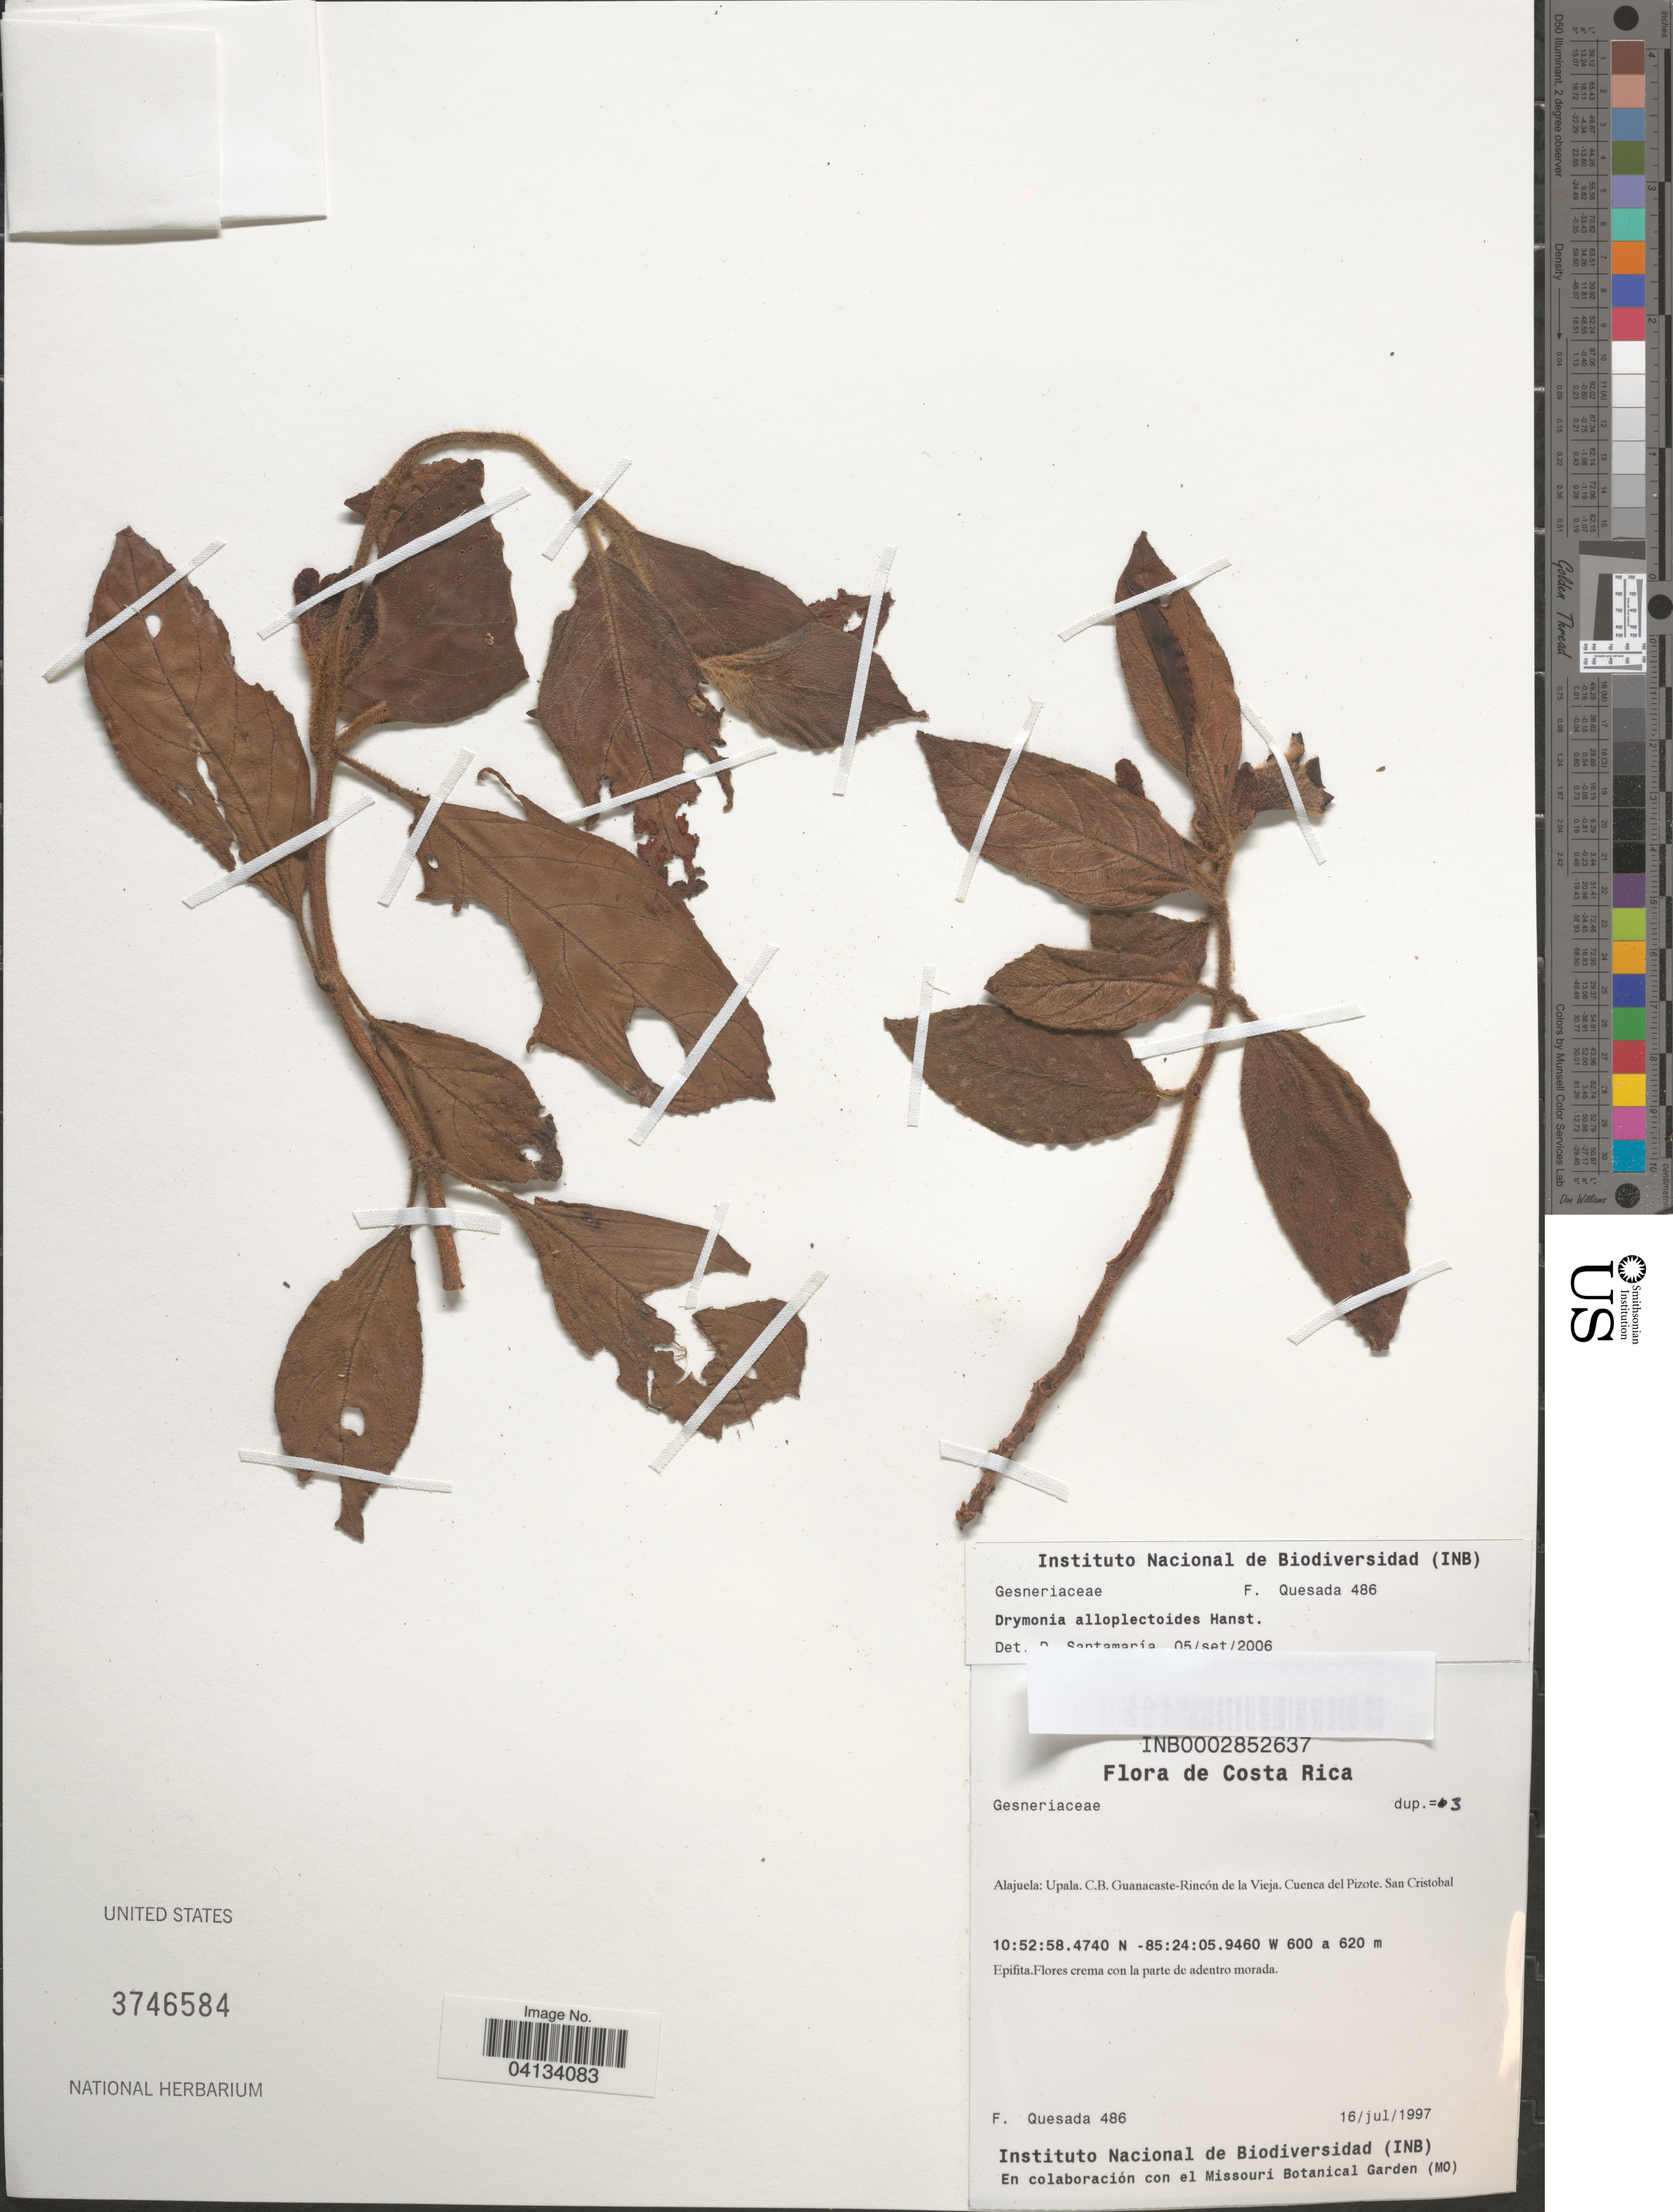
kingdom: Plantae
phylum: Tracheophyta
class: Magnoliopsida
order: Lamiales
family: Gesneriaceae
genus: Drymonia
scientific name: Drymonia alloplectoides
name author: Hanst.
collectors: F. Quesada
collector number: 486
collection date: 1997-07-16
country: Costa Rica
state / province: Alajuela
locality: Upala. C.B. Guanacaste-Rincón de la Vieja. Cuenca del Pizote. San Cristobal.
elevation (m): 600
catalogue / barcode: US 3746584